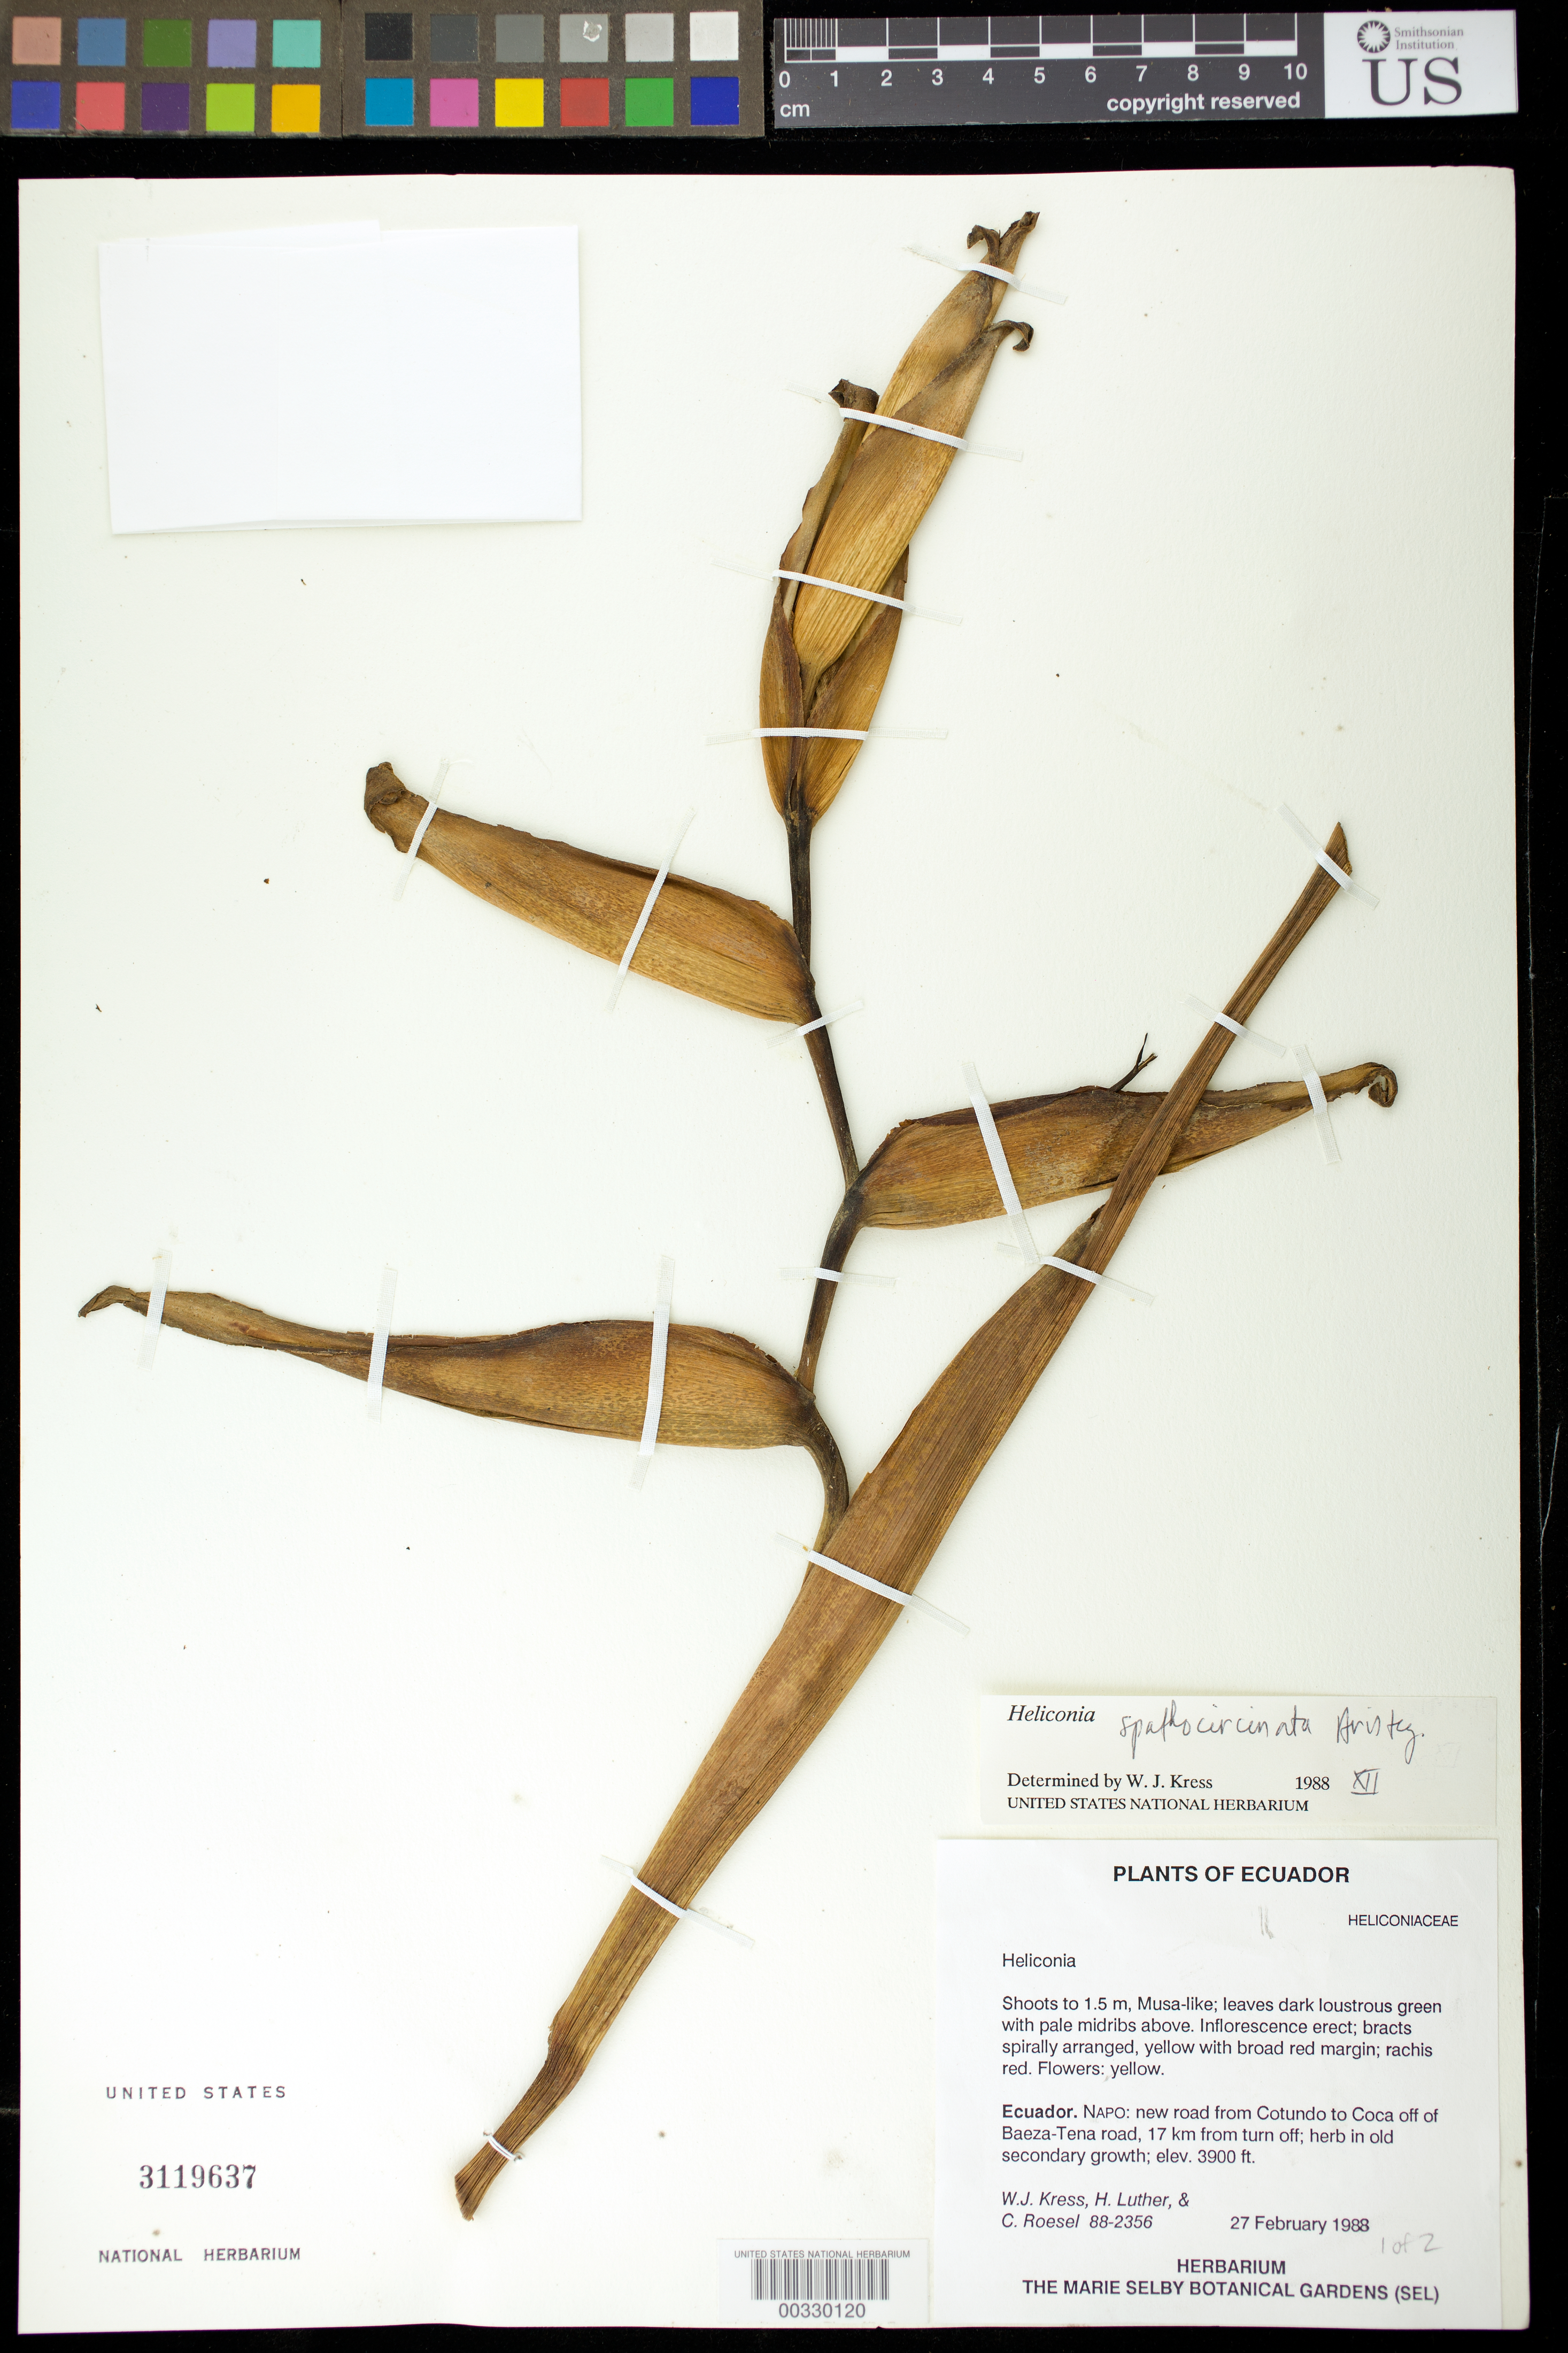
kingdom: Plantae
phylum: Tracheophyta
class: Liliopsida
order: Zingiberales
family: Heliconiaceae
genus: Heliconia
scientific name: Heliconia spathocircinata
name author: Aristeg.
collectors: W. J. Kress, Harry E. Luther & C. S. Roesel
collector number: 88-2356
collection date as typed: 27 Feb 1988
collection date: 1988-02-27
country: Ecuador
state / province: Napo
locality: New road from cOtundo to coca off of baeza-Tena road, 17 km from turn off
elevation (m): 1189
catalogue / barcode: US 3119637